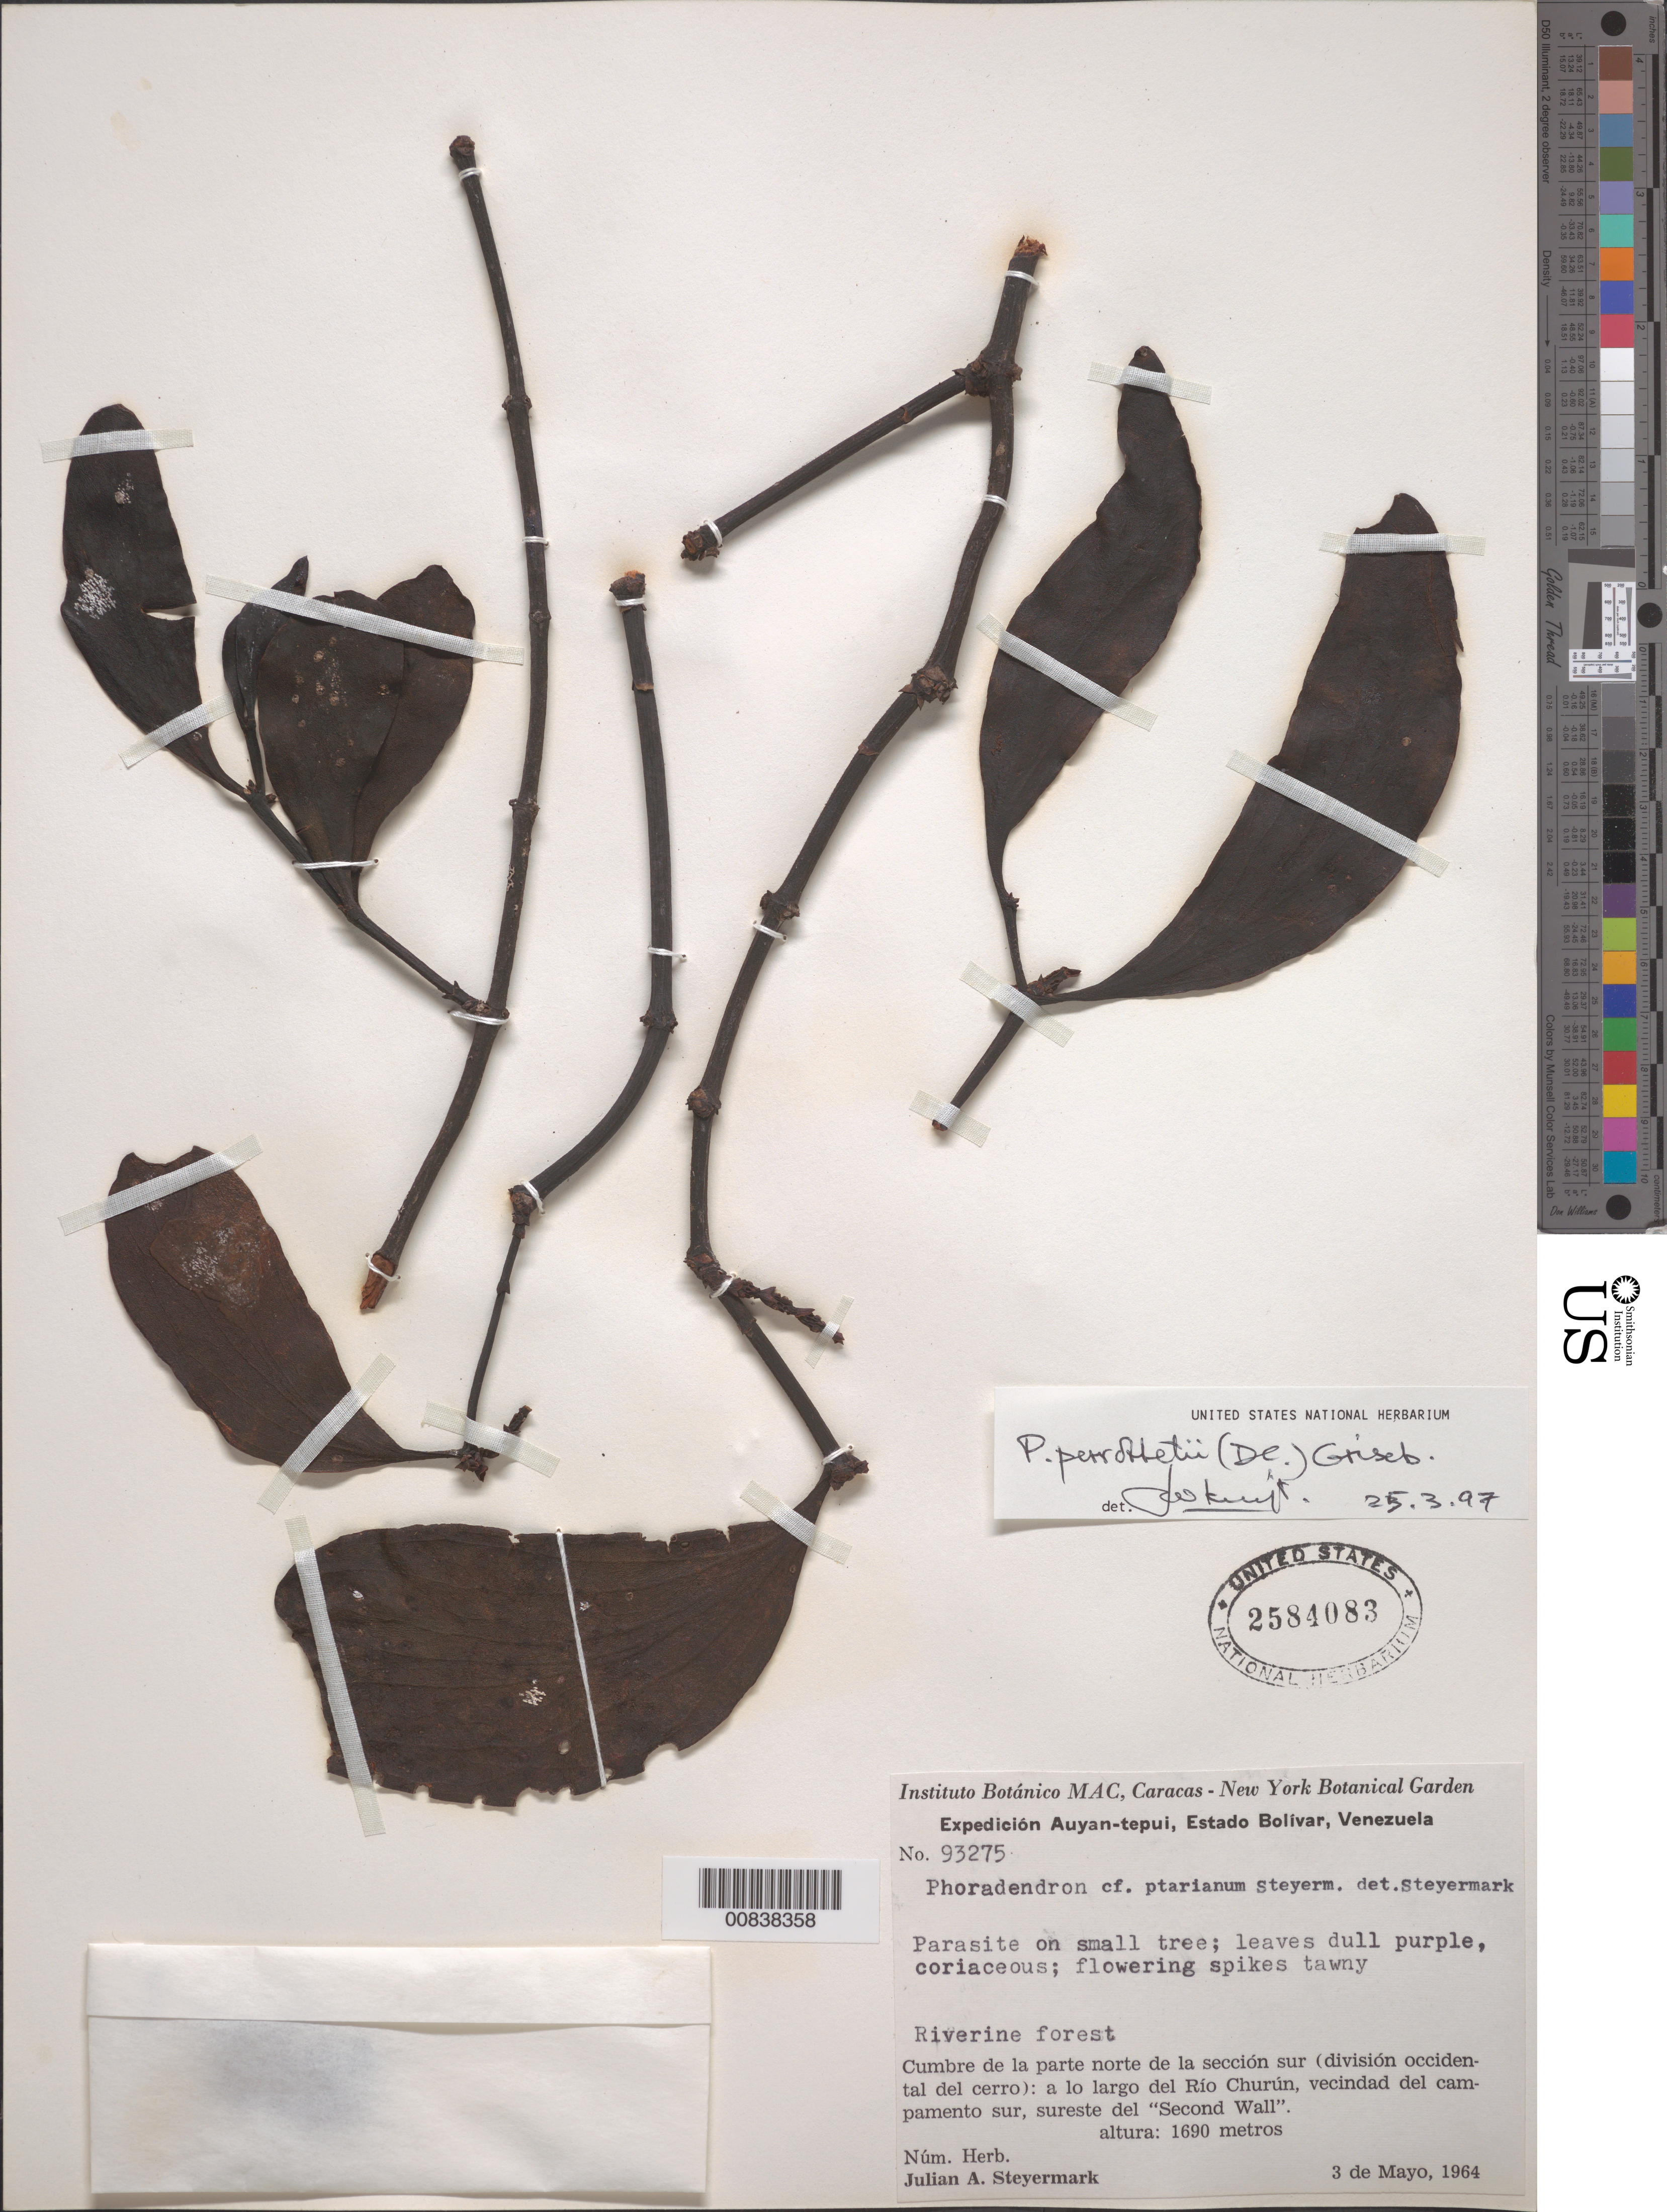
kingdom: Plantae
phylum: Tracheophyta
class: Magnoliopsida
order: Santalales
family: Viscaceae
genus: Phoradendron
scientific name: Phoradendron perrottetii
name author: (DC.) Eichler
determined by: Kuijt, Job, (CANADA)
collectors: J. Steyermark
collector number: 93275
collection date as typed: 3-May-64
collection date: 1964-05-03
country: Venezuela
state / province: Bolívar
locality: Auyan-tepuí, cumbre de la parte norte de la seccion sur (division occidental del cerro); Río Churún, vic del campamento sur, SE del "Second Wall"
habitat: Riverine forest; on small tree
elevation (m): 1690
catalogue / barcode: US 2584083